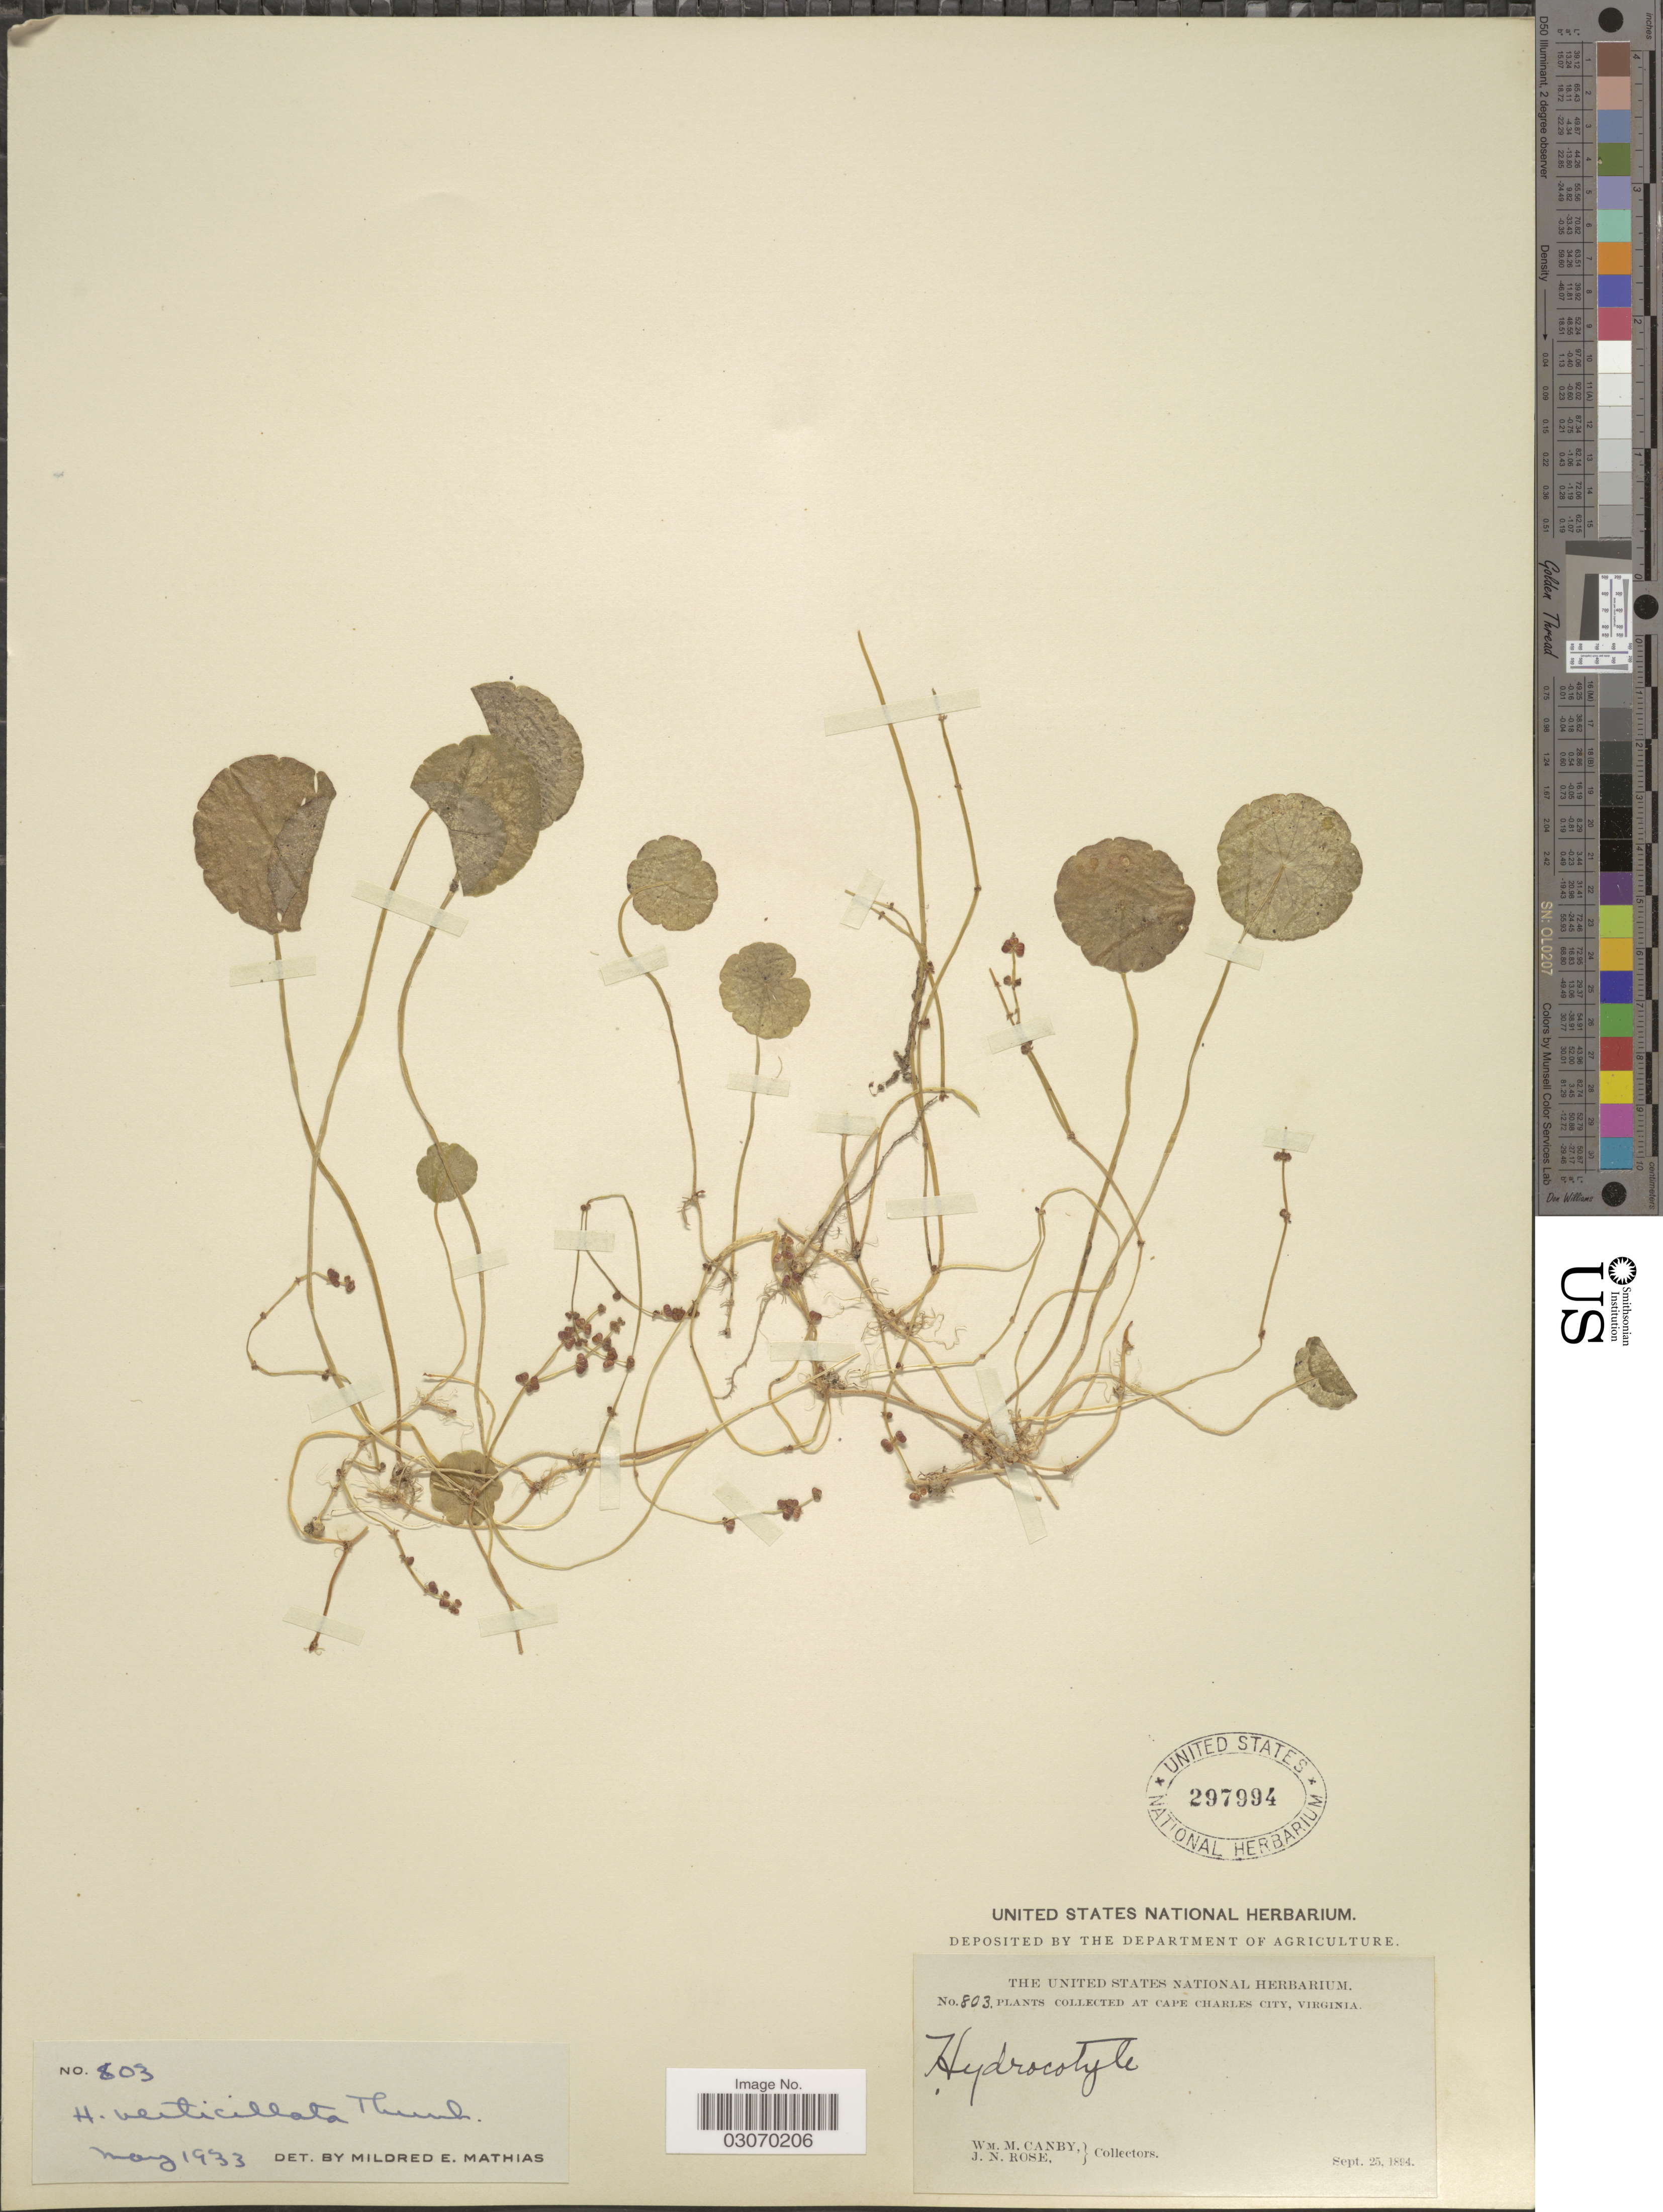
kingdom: Plantae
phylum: Tracheophyta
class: Magnoliopsida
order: Apiales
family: Araliaceae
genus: Hydrocotyle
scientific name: Hydrocotyle verticillata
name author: Thunb.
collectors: W. M. Canby & J. N. Rose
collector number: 803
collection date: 1894-09-25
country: United States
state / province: Virginia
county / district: Charles City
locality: At Cape Charles City.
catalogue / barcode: US 297994